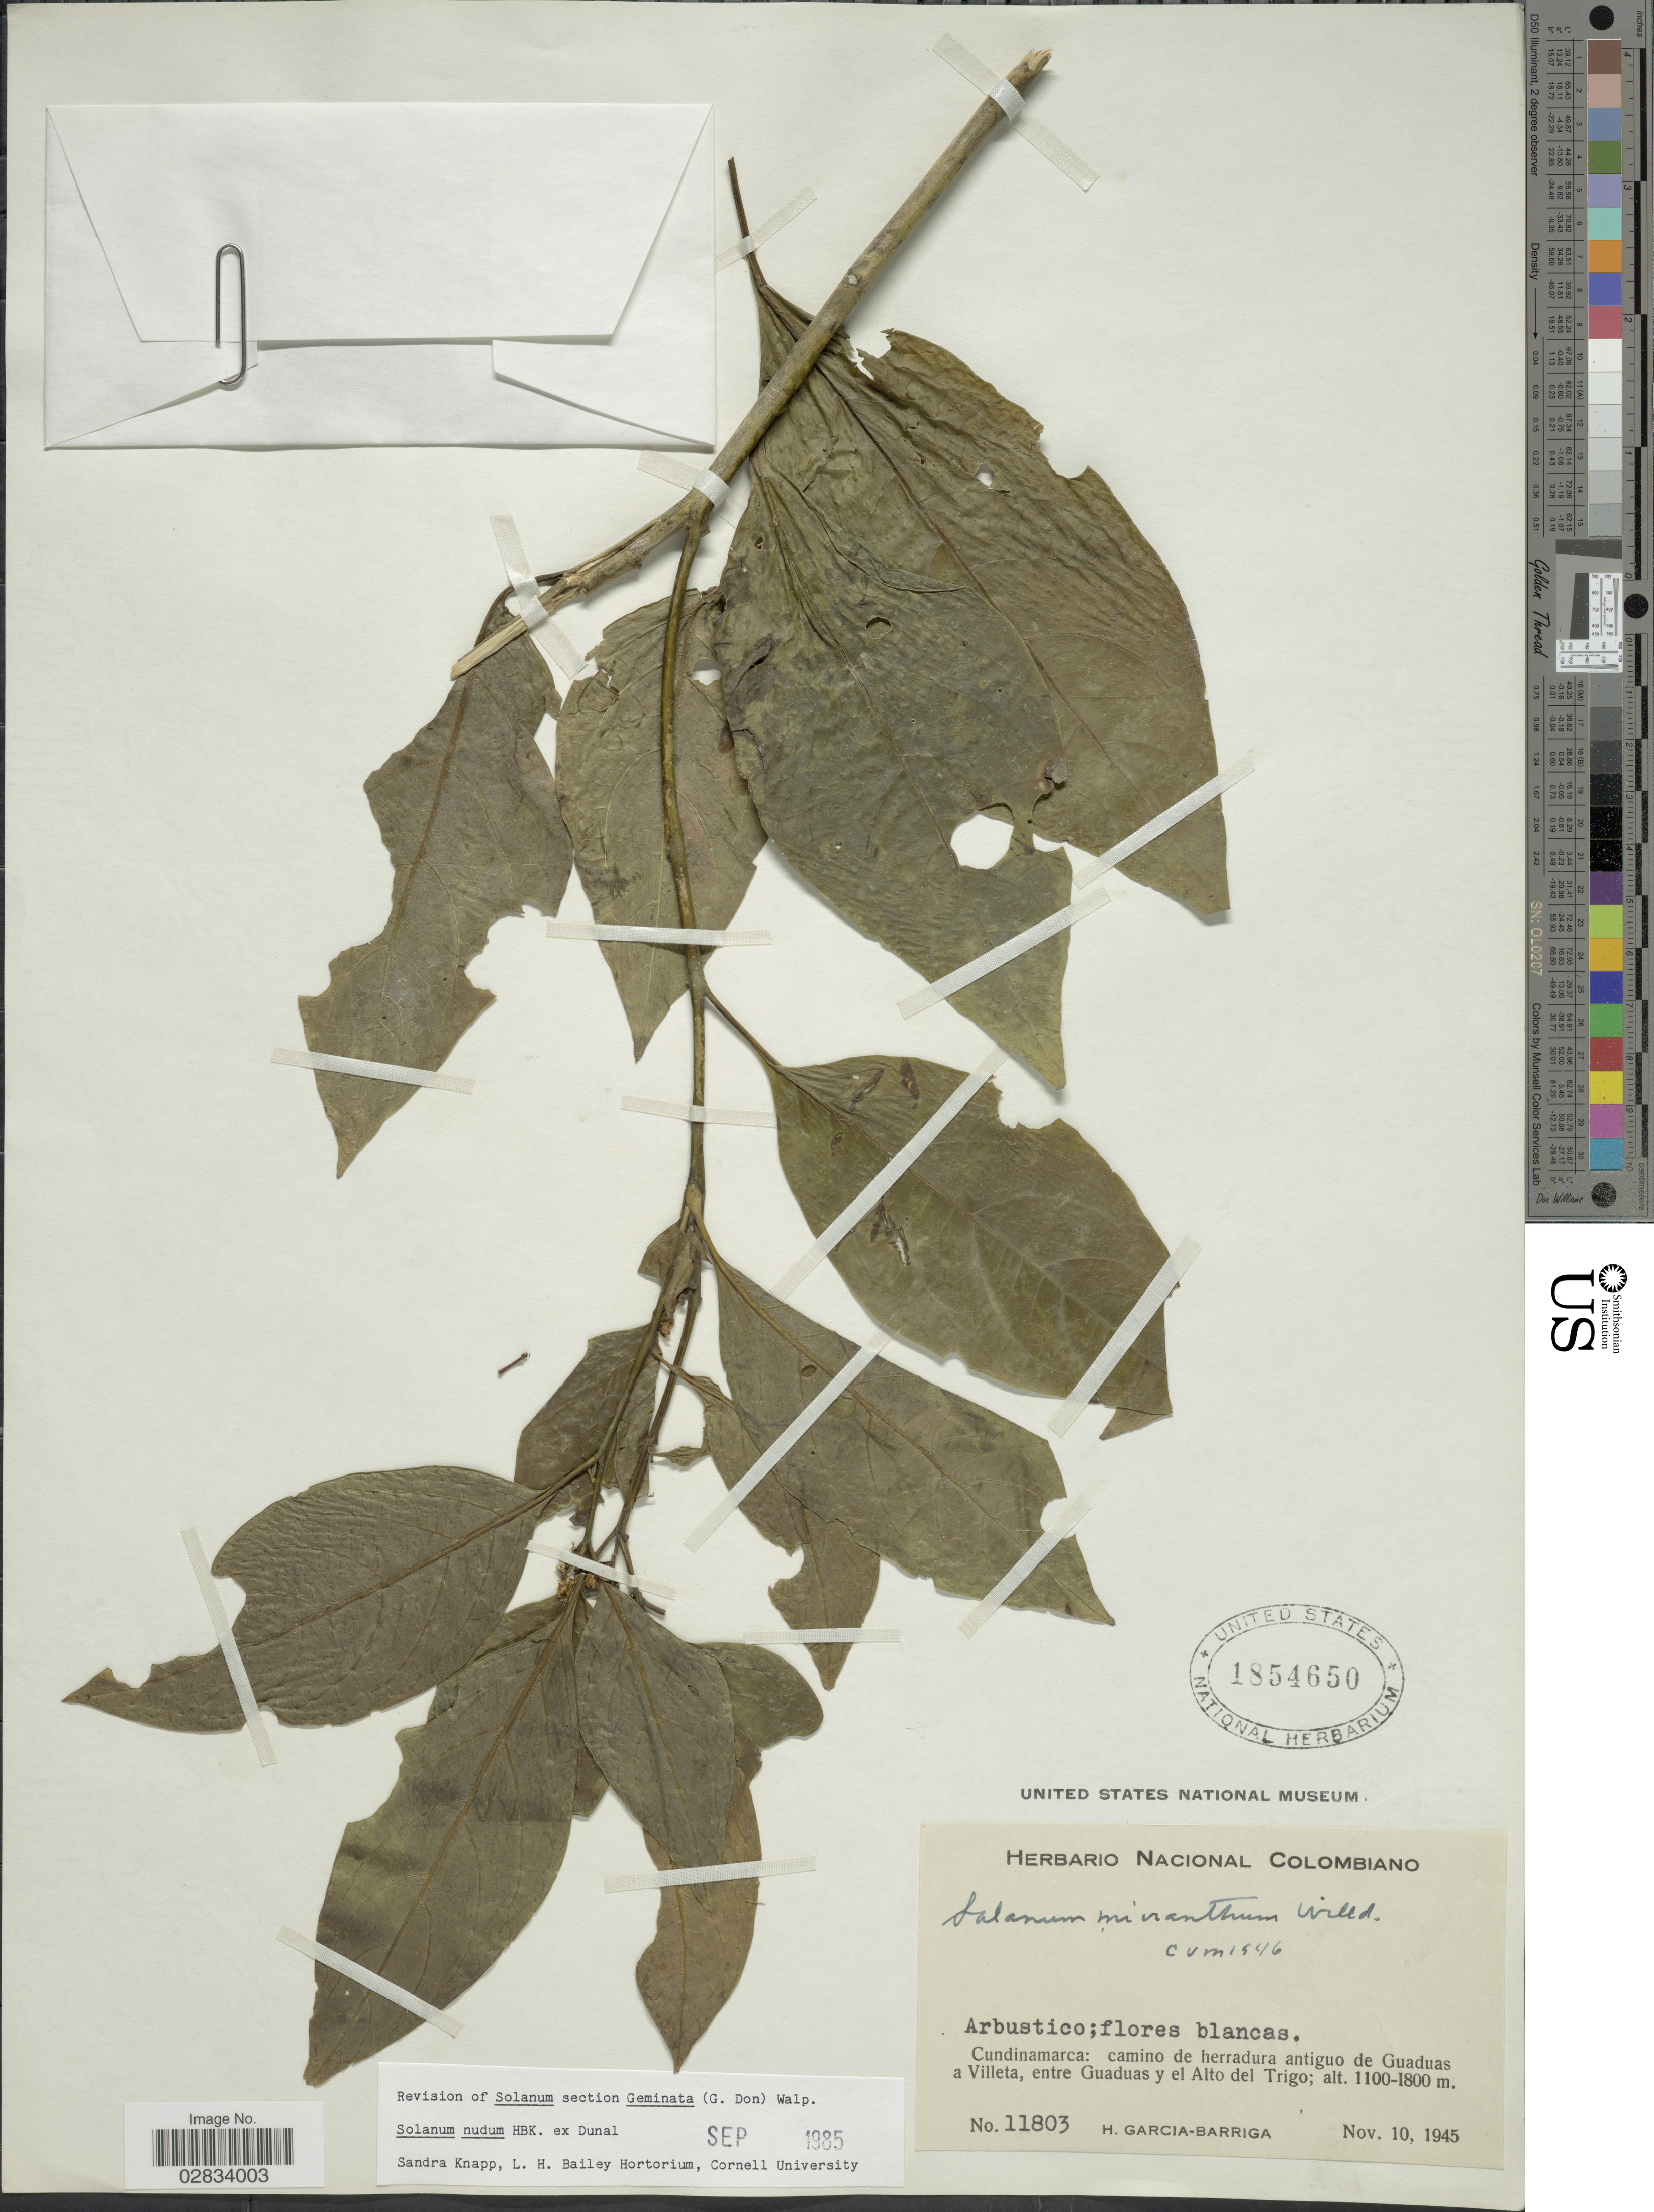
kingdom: Plantae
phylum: Tracheophyta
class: Magnoliopsida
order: Solanales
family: Solanaceae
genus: Solanum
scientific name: Solanum nudum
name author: Dunal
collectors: H. García Barriga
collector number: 11803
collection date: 1945-11-10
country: Colombia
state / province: Cundinamarca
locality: camino de herradura antiguo de Guaduas a Villeta, entre Guaduas y el Alto del Trigo.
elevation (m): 1100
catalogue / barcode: US 1854650